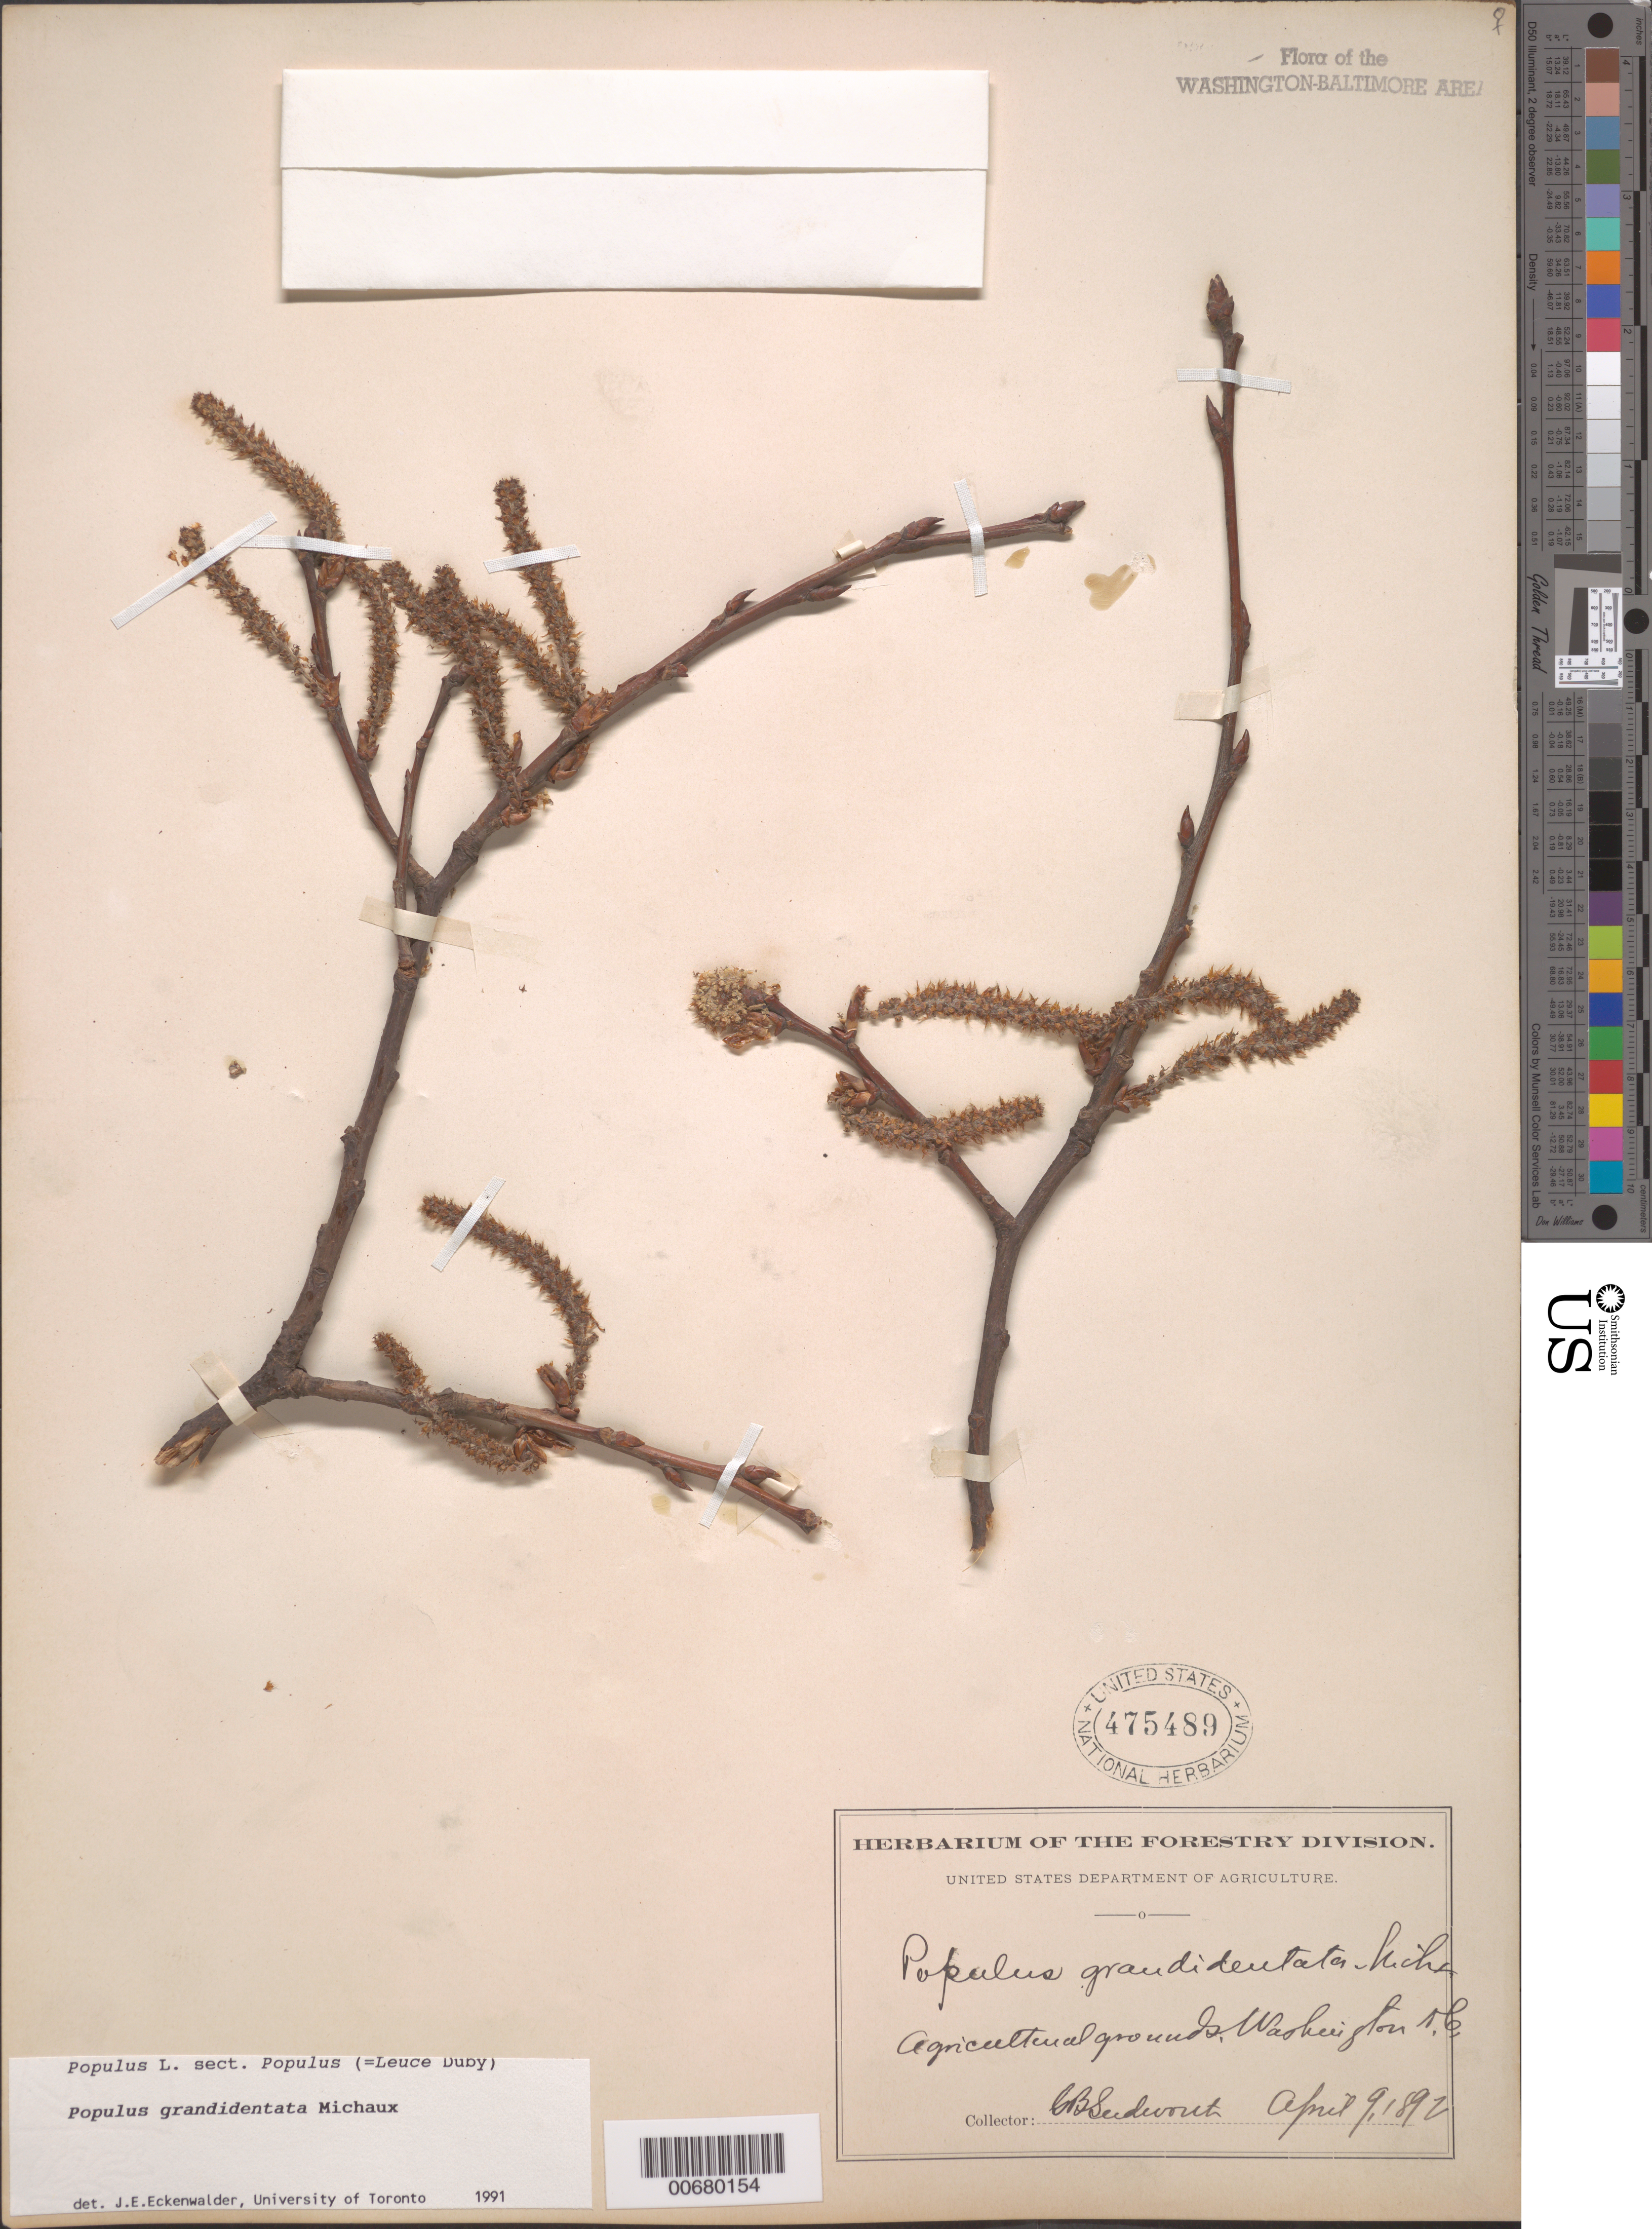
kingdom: Plantae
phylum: Tracheophyta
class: Magnoliopsida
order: Malpighiales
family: Salicaceae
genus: Populus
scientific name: Populus grandidentata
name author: Michx.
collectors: G. B. Sudworth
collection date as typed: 09 Apr 1892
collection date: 1892-04-09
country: United States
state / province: District of Columbia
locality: Agricultural grounds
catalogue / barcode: US 475489